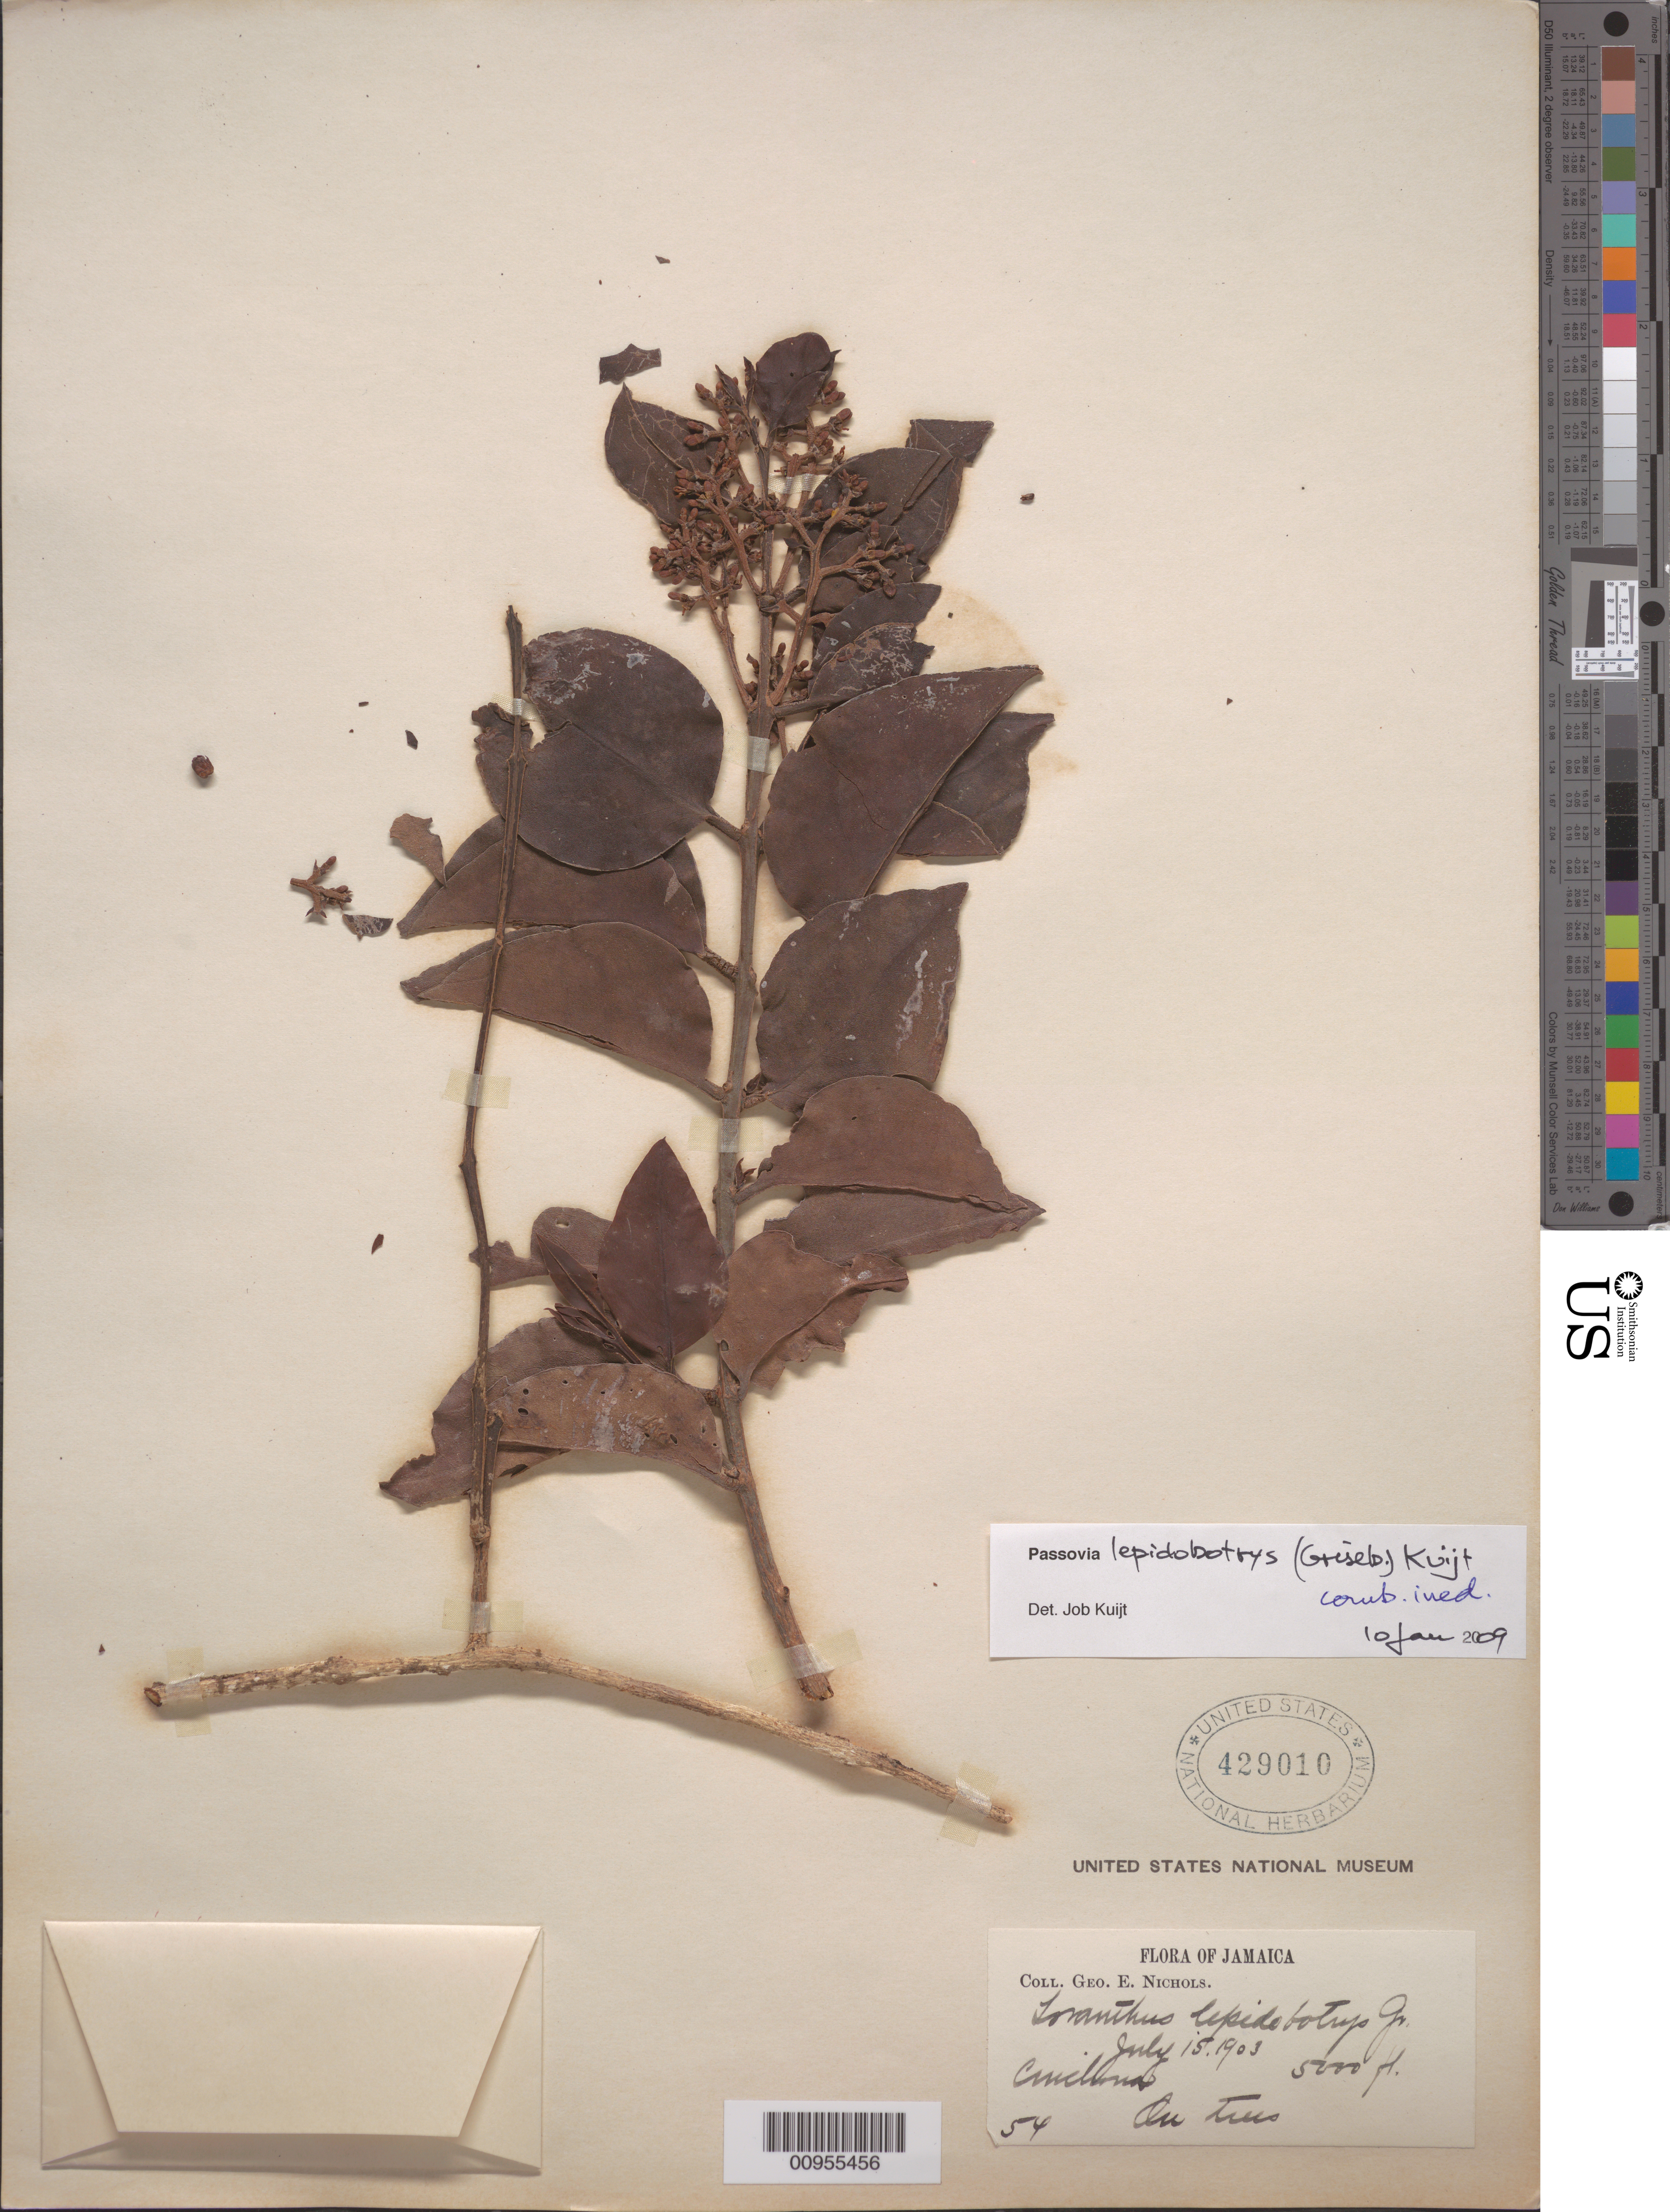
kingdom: Plantae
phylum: Tracheophyta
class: Magnoliopsida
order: Santalales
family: Loranthaceae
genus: Passovia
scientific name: Passovia lepidobotrys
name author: (Griseb.) Kuijt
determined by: Kuijt, Job, (CANADA)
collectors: G. E. Nichols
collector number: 54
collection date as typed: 15 Jul 1903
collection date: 1903-07-15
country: Jamaica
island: Jamaica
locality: Cinchona.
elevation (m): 1524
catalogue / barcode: US 429010